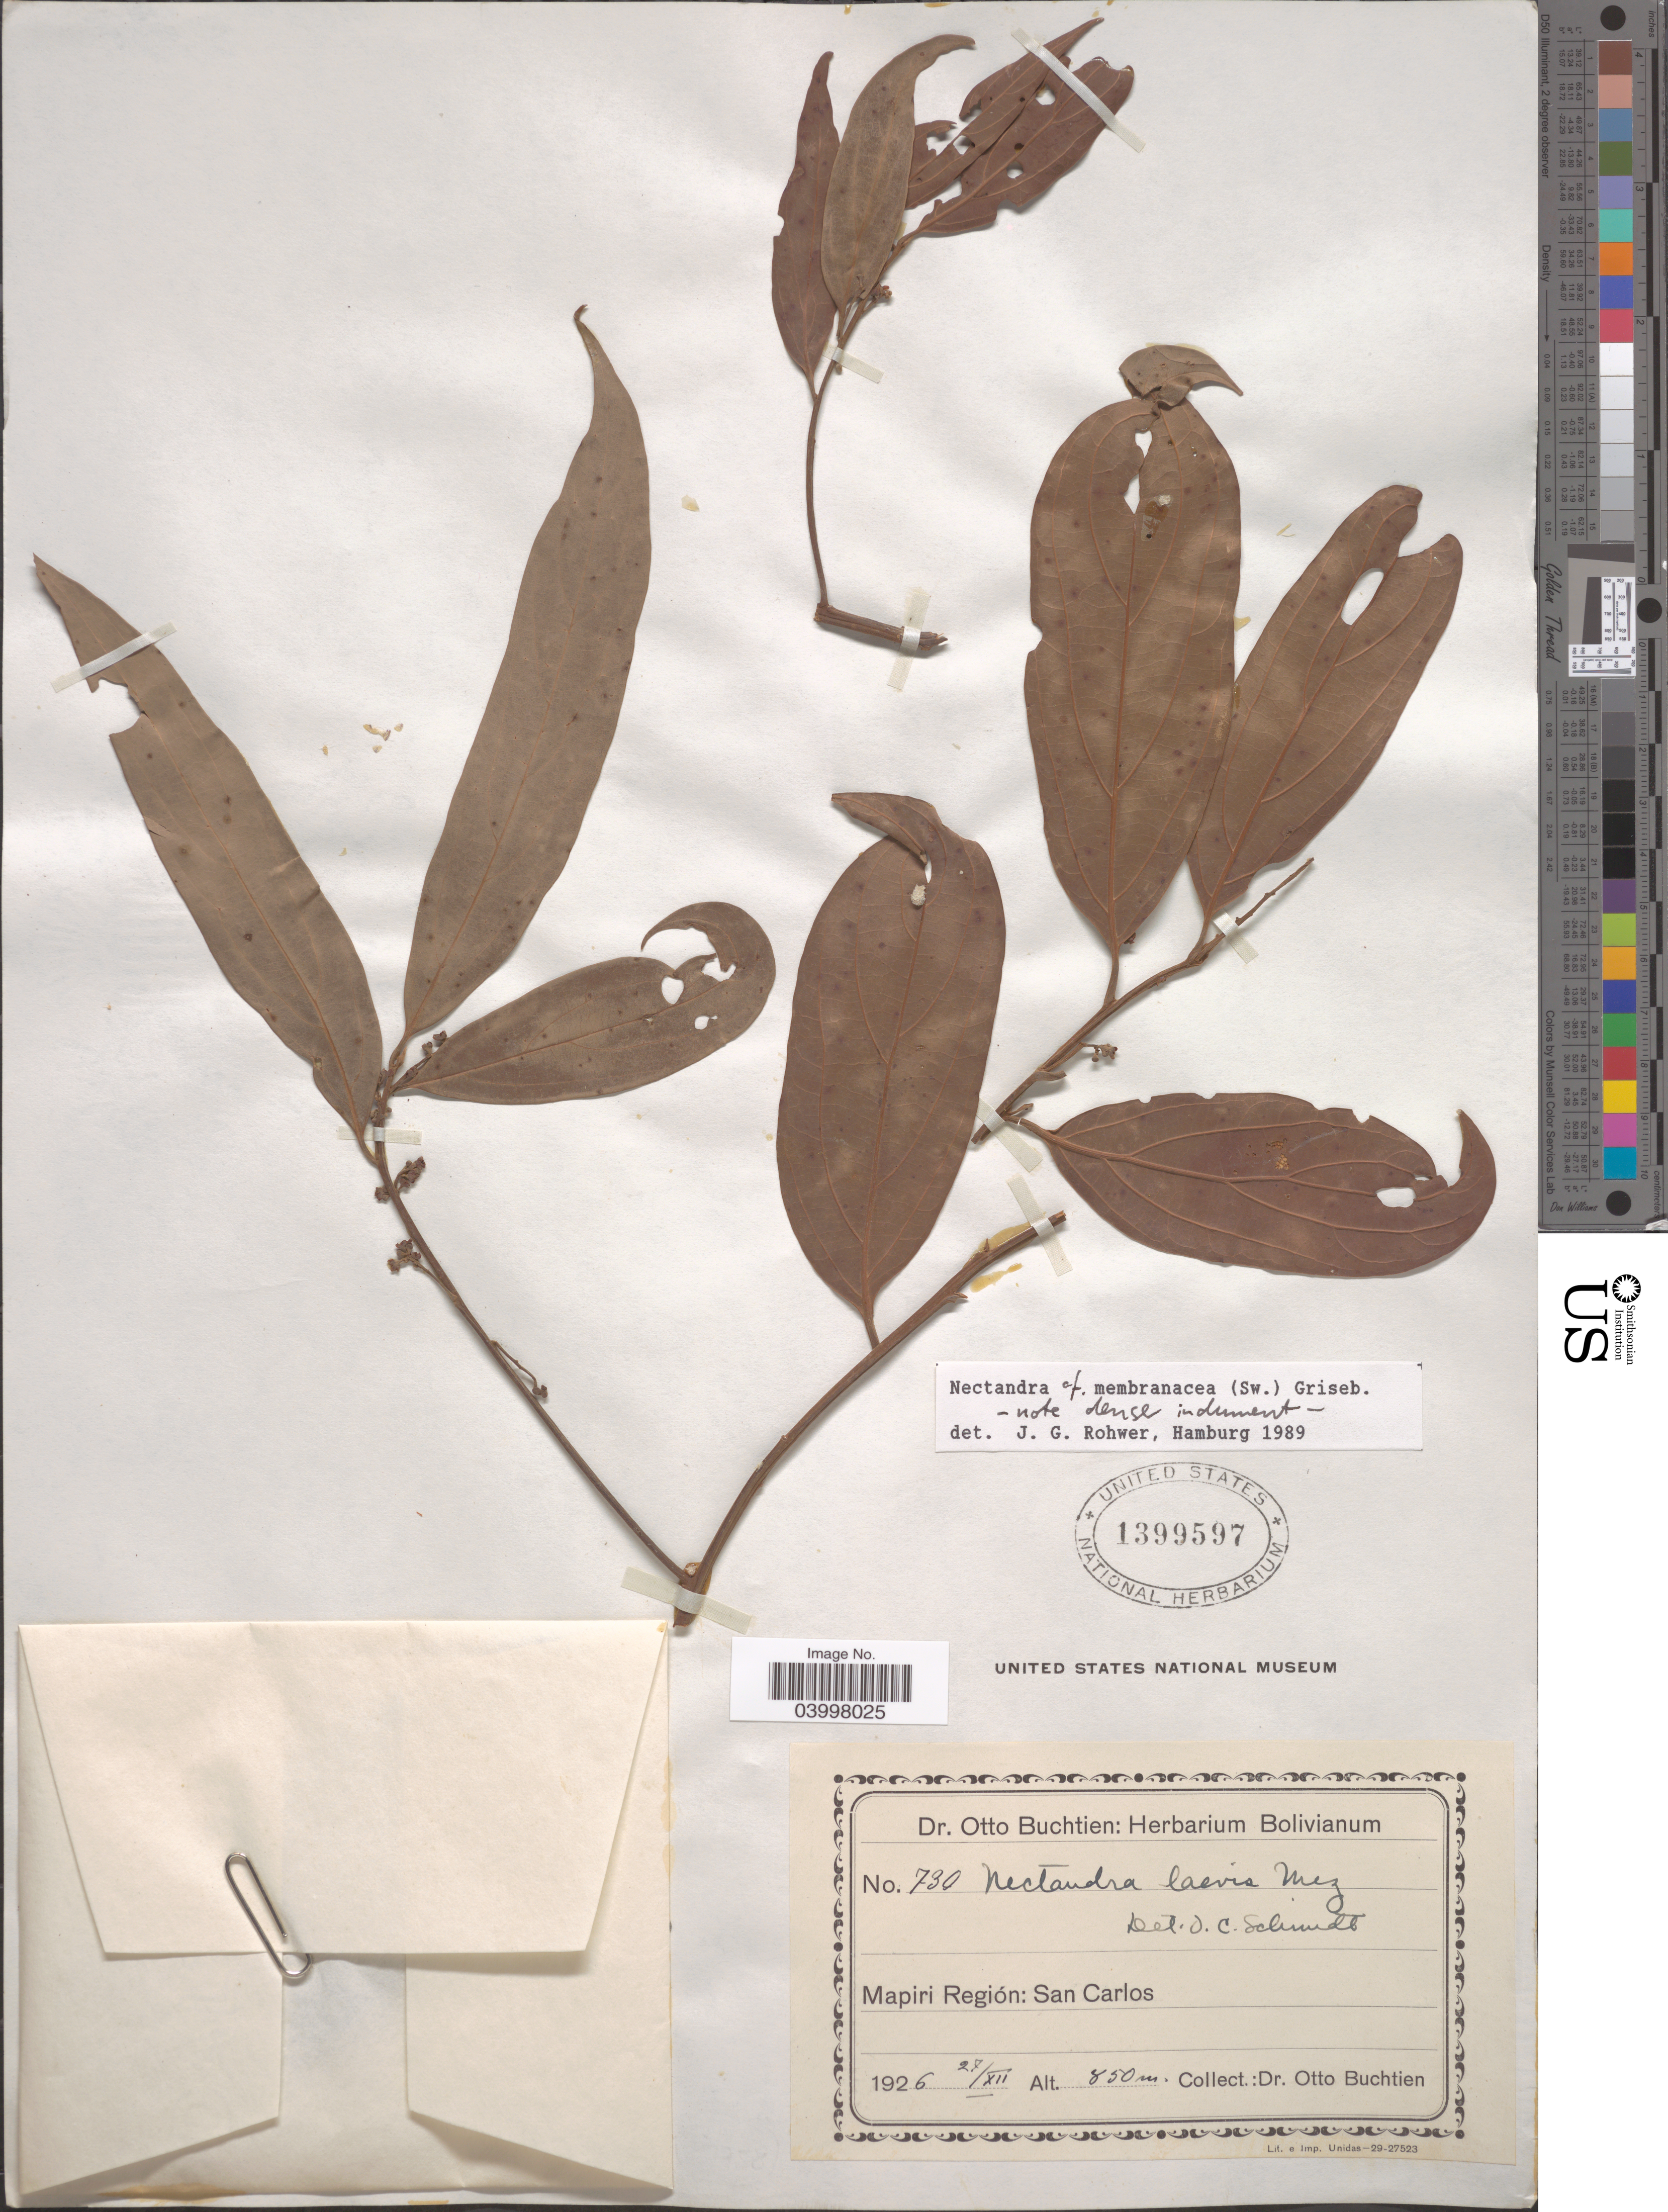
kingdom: Plantae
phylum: Tracheophyta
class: Magnoliopsida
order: Laurales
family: Lauraceae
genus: Nectandra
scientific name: Nectandra membranacea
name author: (Sw.) Griseb.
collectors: O. Buchtien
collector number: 730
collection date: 1926-12-27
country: Bolivia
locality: Mapiri Región: San Carlos.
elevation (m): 850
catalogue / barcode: US 1399597